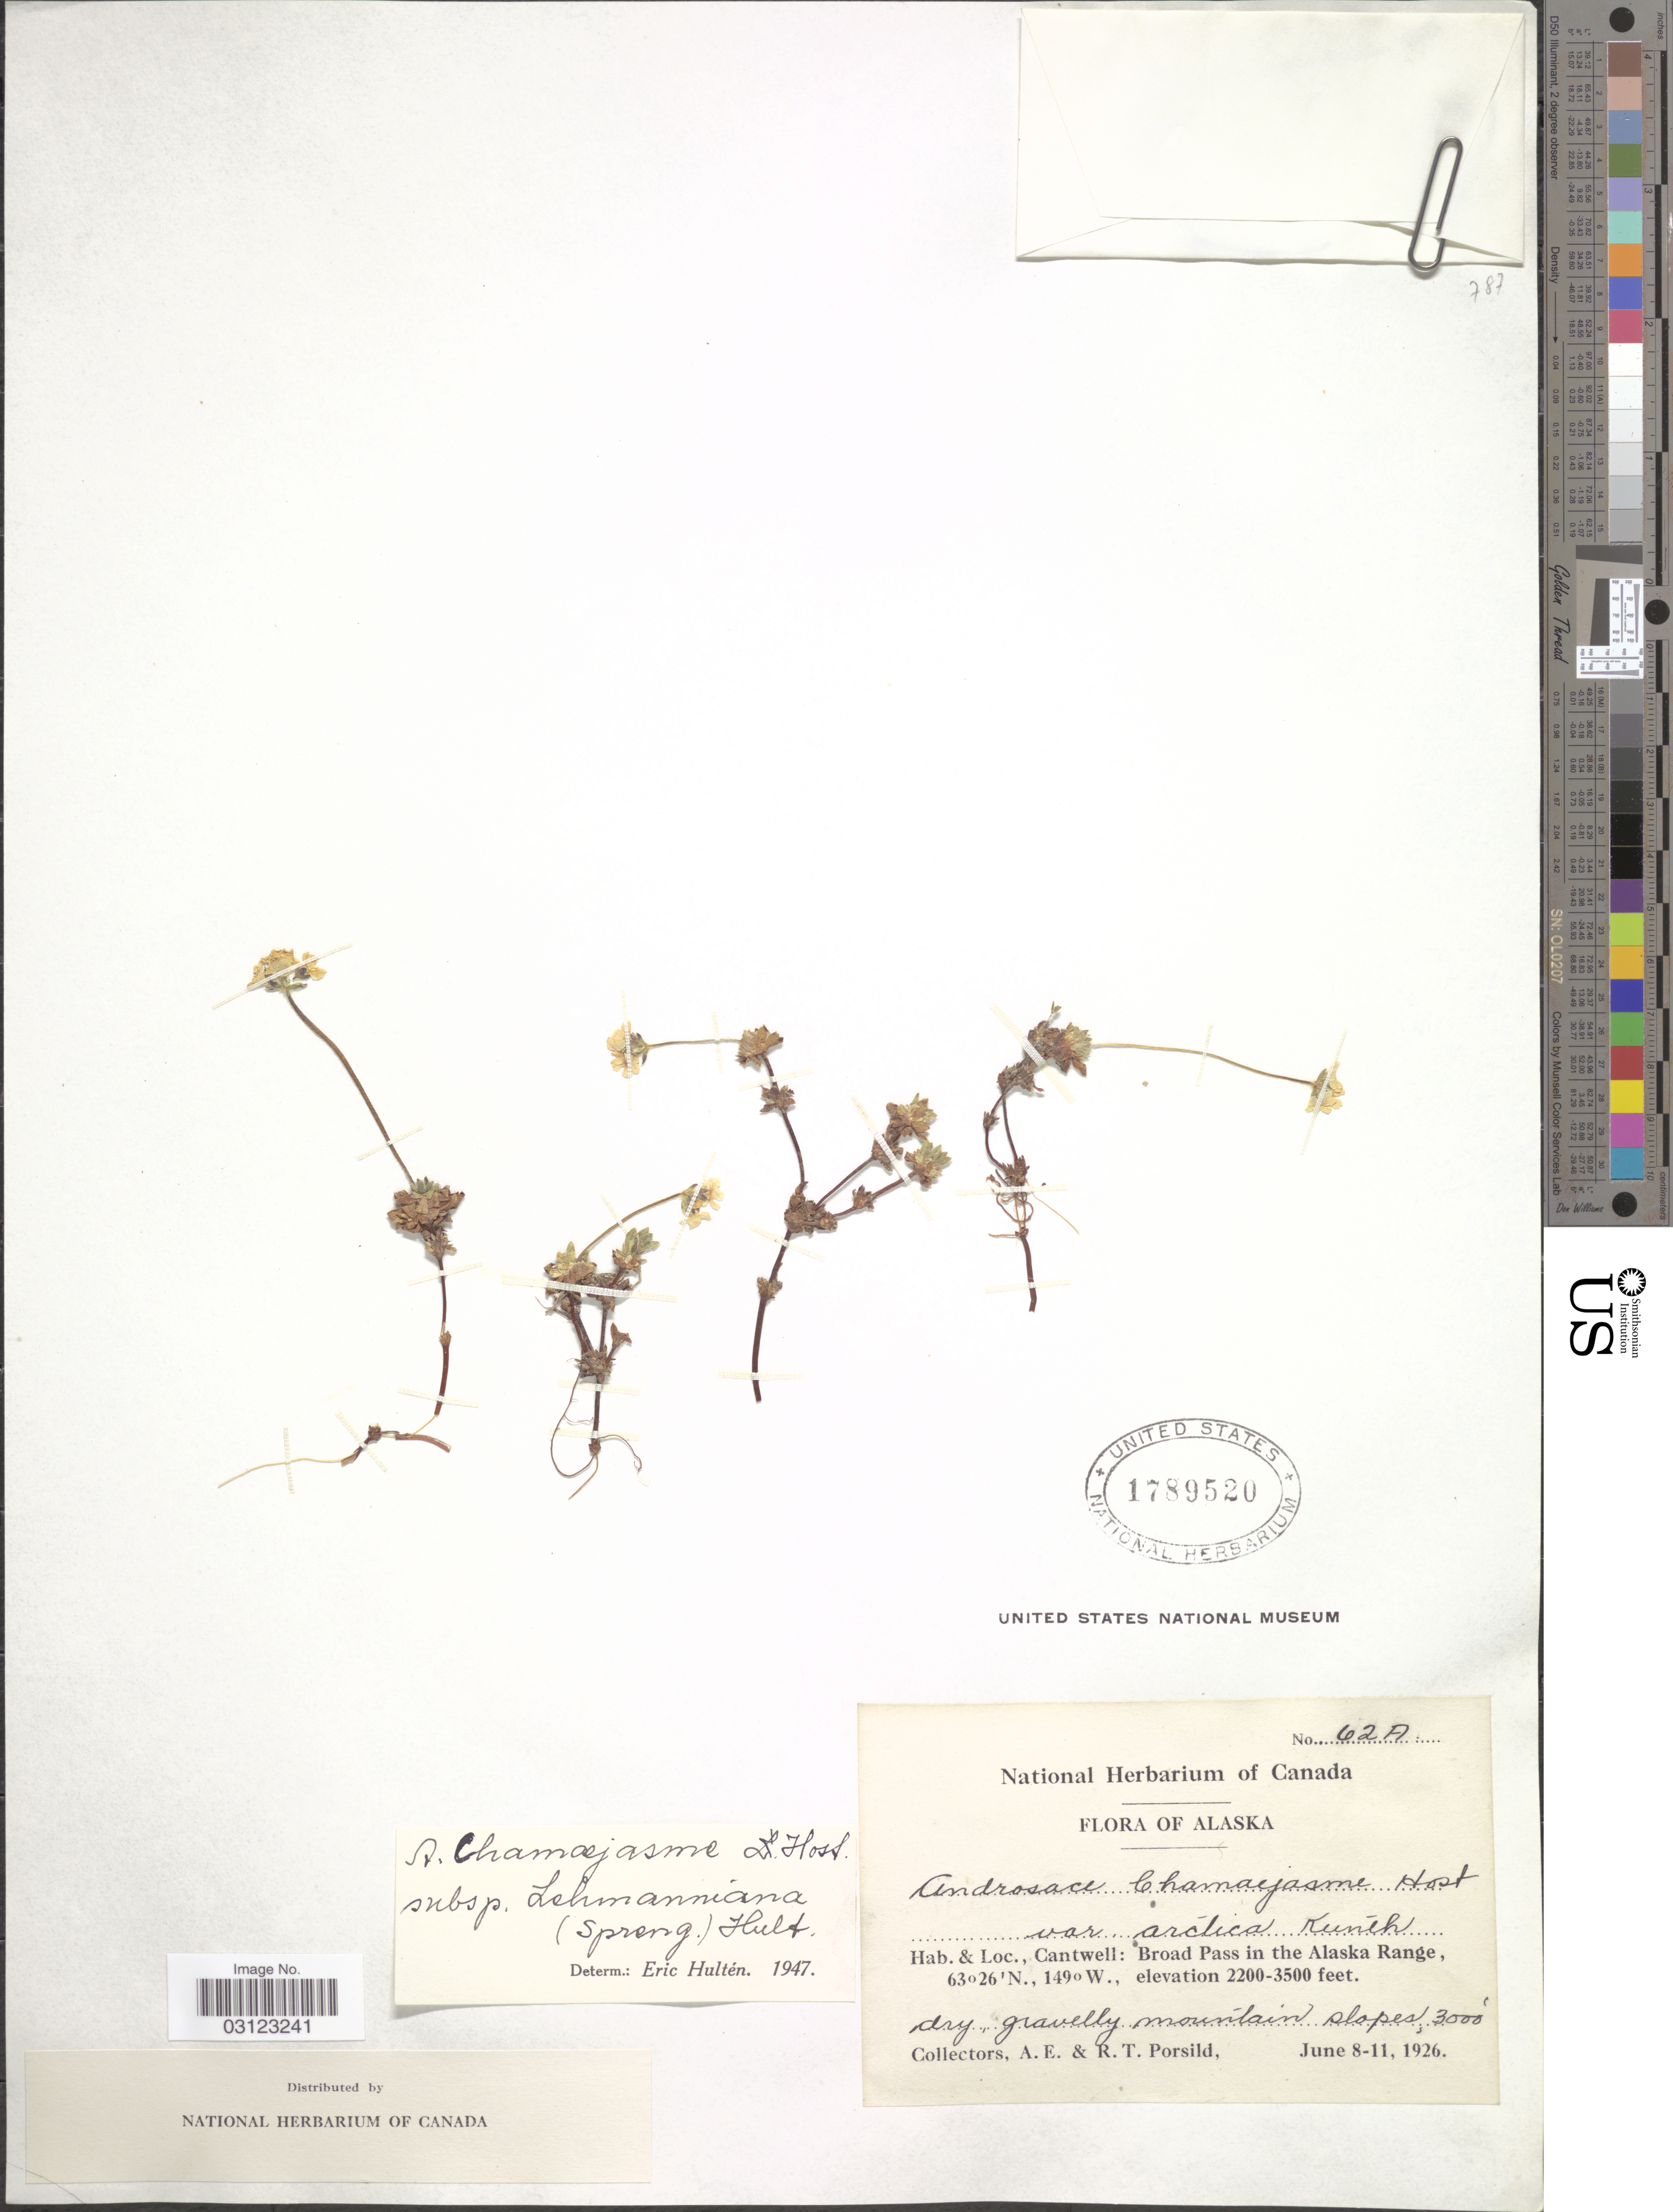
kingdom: Plantae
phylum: Tracheophyta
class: Magnoliopsida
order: Ericales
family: Primulaceae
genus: Androsace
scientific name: Androsace chamaejasme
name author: Wulfen ex Host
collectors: A. E. Porsild & R. T. Porsild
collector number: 62A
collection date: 1926-06-08/1926-06-11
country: United States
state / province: Alaska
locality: Cantwell: Broad Pass in the Alaska Range.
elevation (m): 914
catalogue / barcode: US 1789520